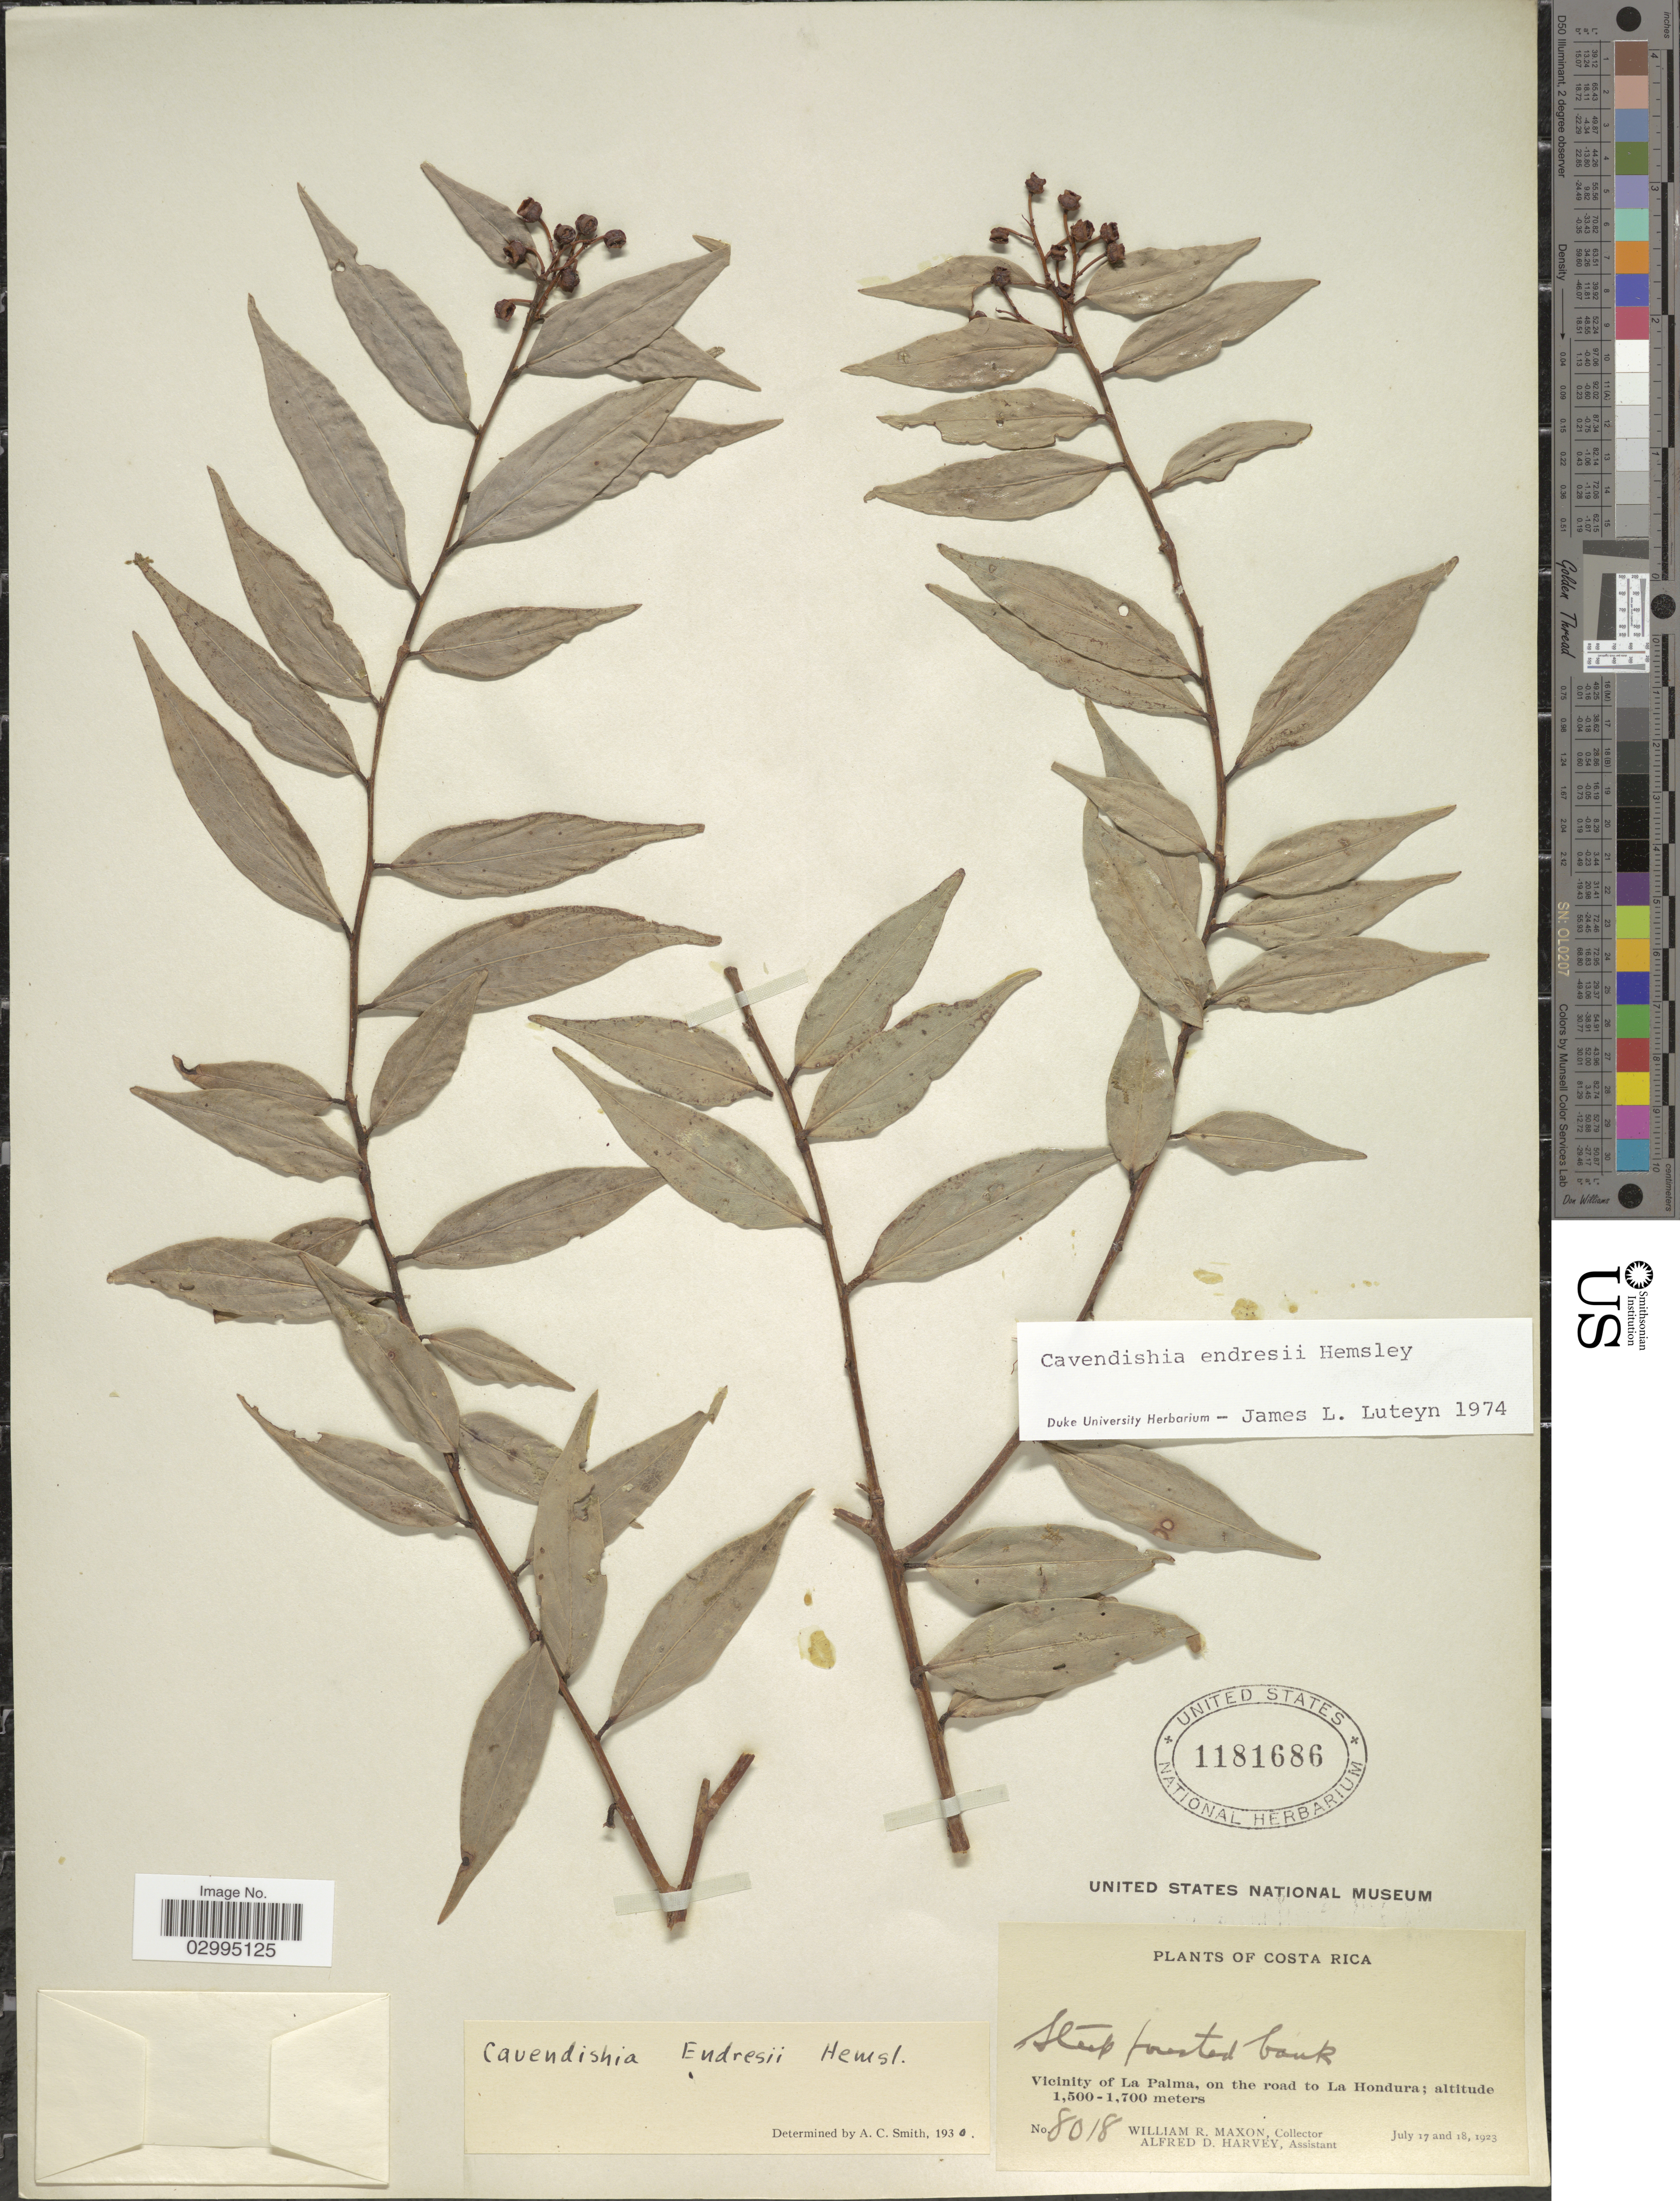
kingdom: Plantae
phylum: Tracheophyta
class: Magnoliopsida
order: Ericales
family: Ericaceae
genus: Cavendishia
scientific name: Cavendishia endresii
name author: Hemsl.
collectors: W. R. Maxon & A. D. Harvey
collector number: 8018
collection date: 1923-07-17/1923-07-18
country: Costa Rica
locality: Vicinity of La Palma, on the road to La Hondura.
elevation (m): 1500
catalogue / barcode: US 1181686